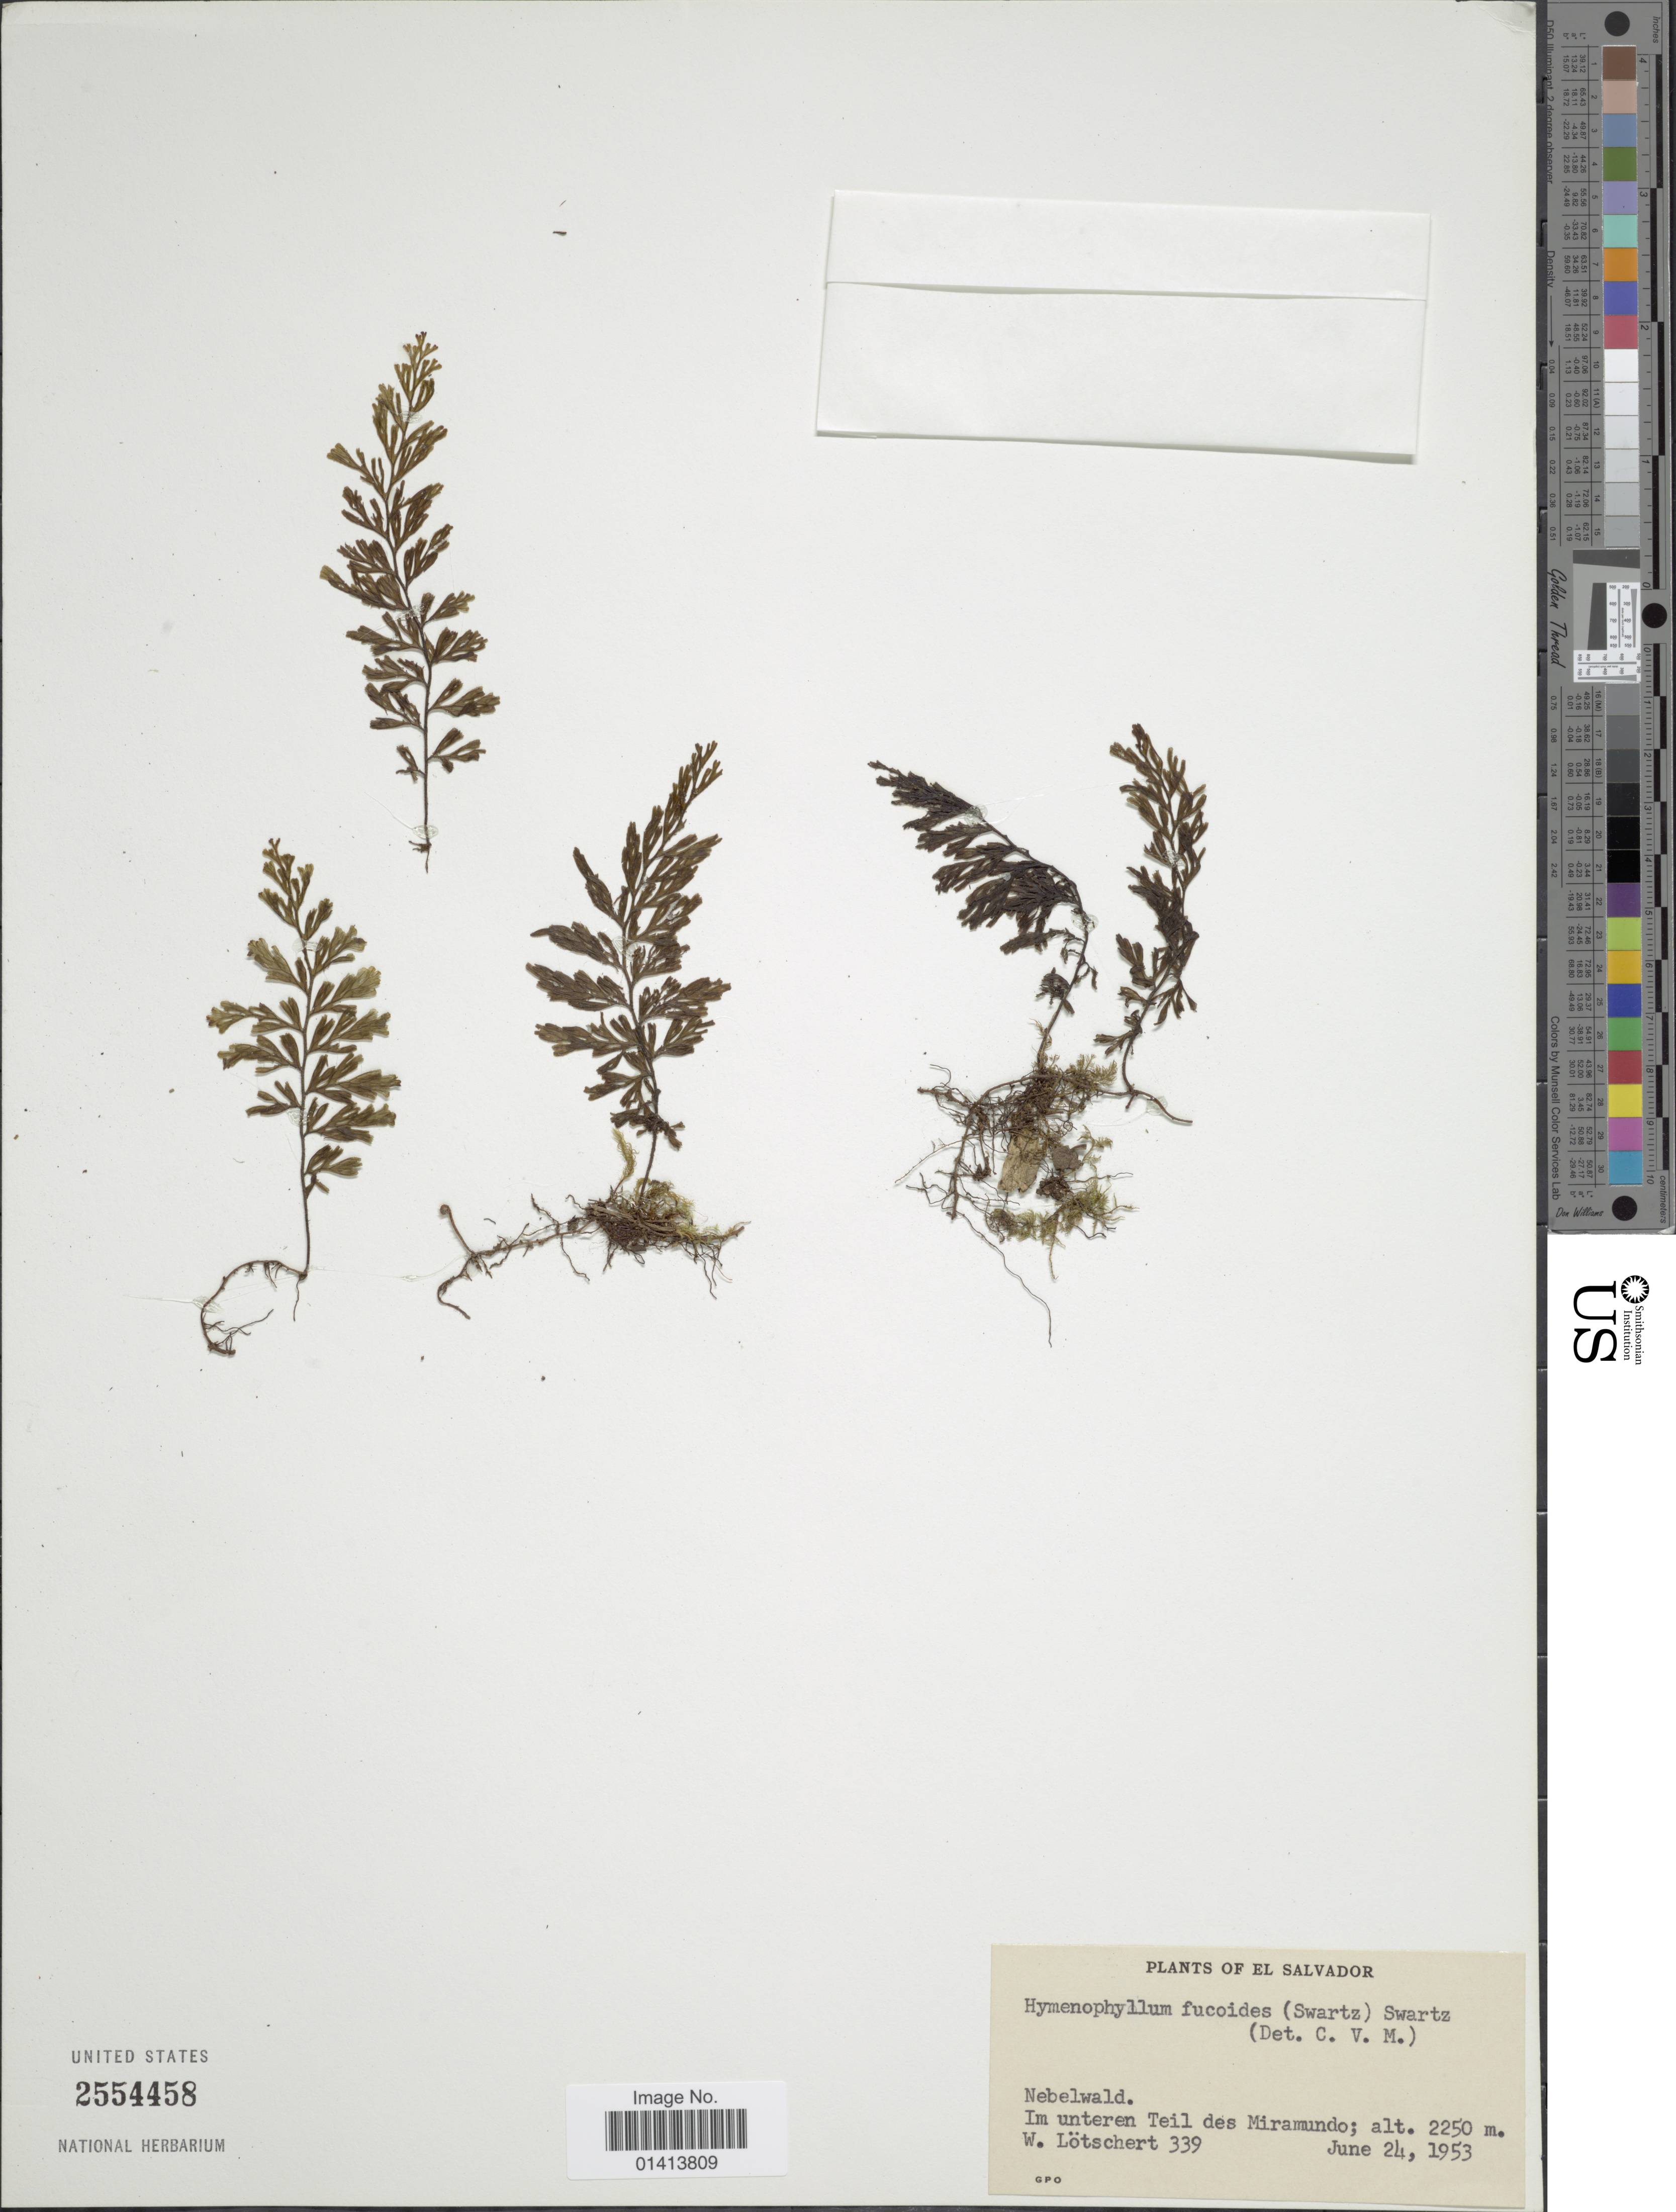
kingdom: Plantae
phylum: Tracheophyta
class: Polypodiopsida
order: Hymenophyllales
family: Hymenophyllaceae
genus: Hymenophyllum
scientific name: Hymenophyllum fucoides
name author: (Sw.) Sw.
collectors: W. Lötschert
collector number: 339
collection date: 1953-06-24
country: El Salvador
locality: Nebelwald. Im unteren Teil des Miramundo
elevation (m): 2250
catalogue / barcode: US 2554458